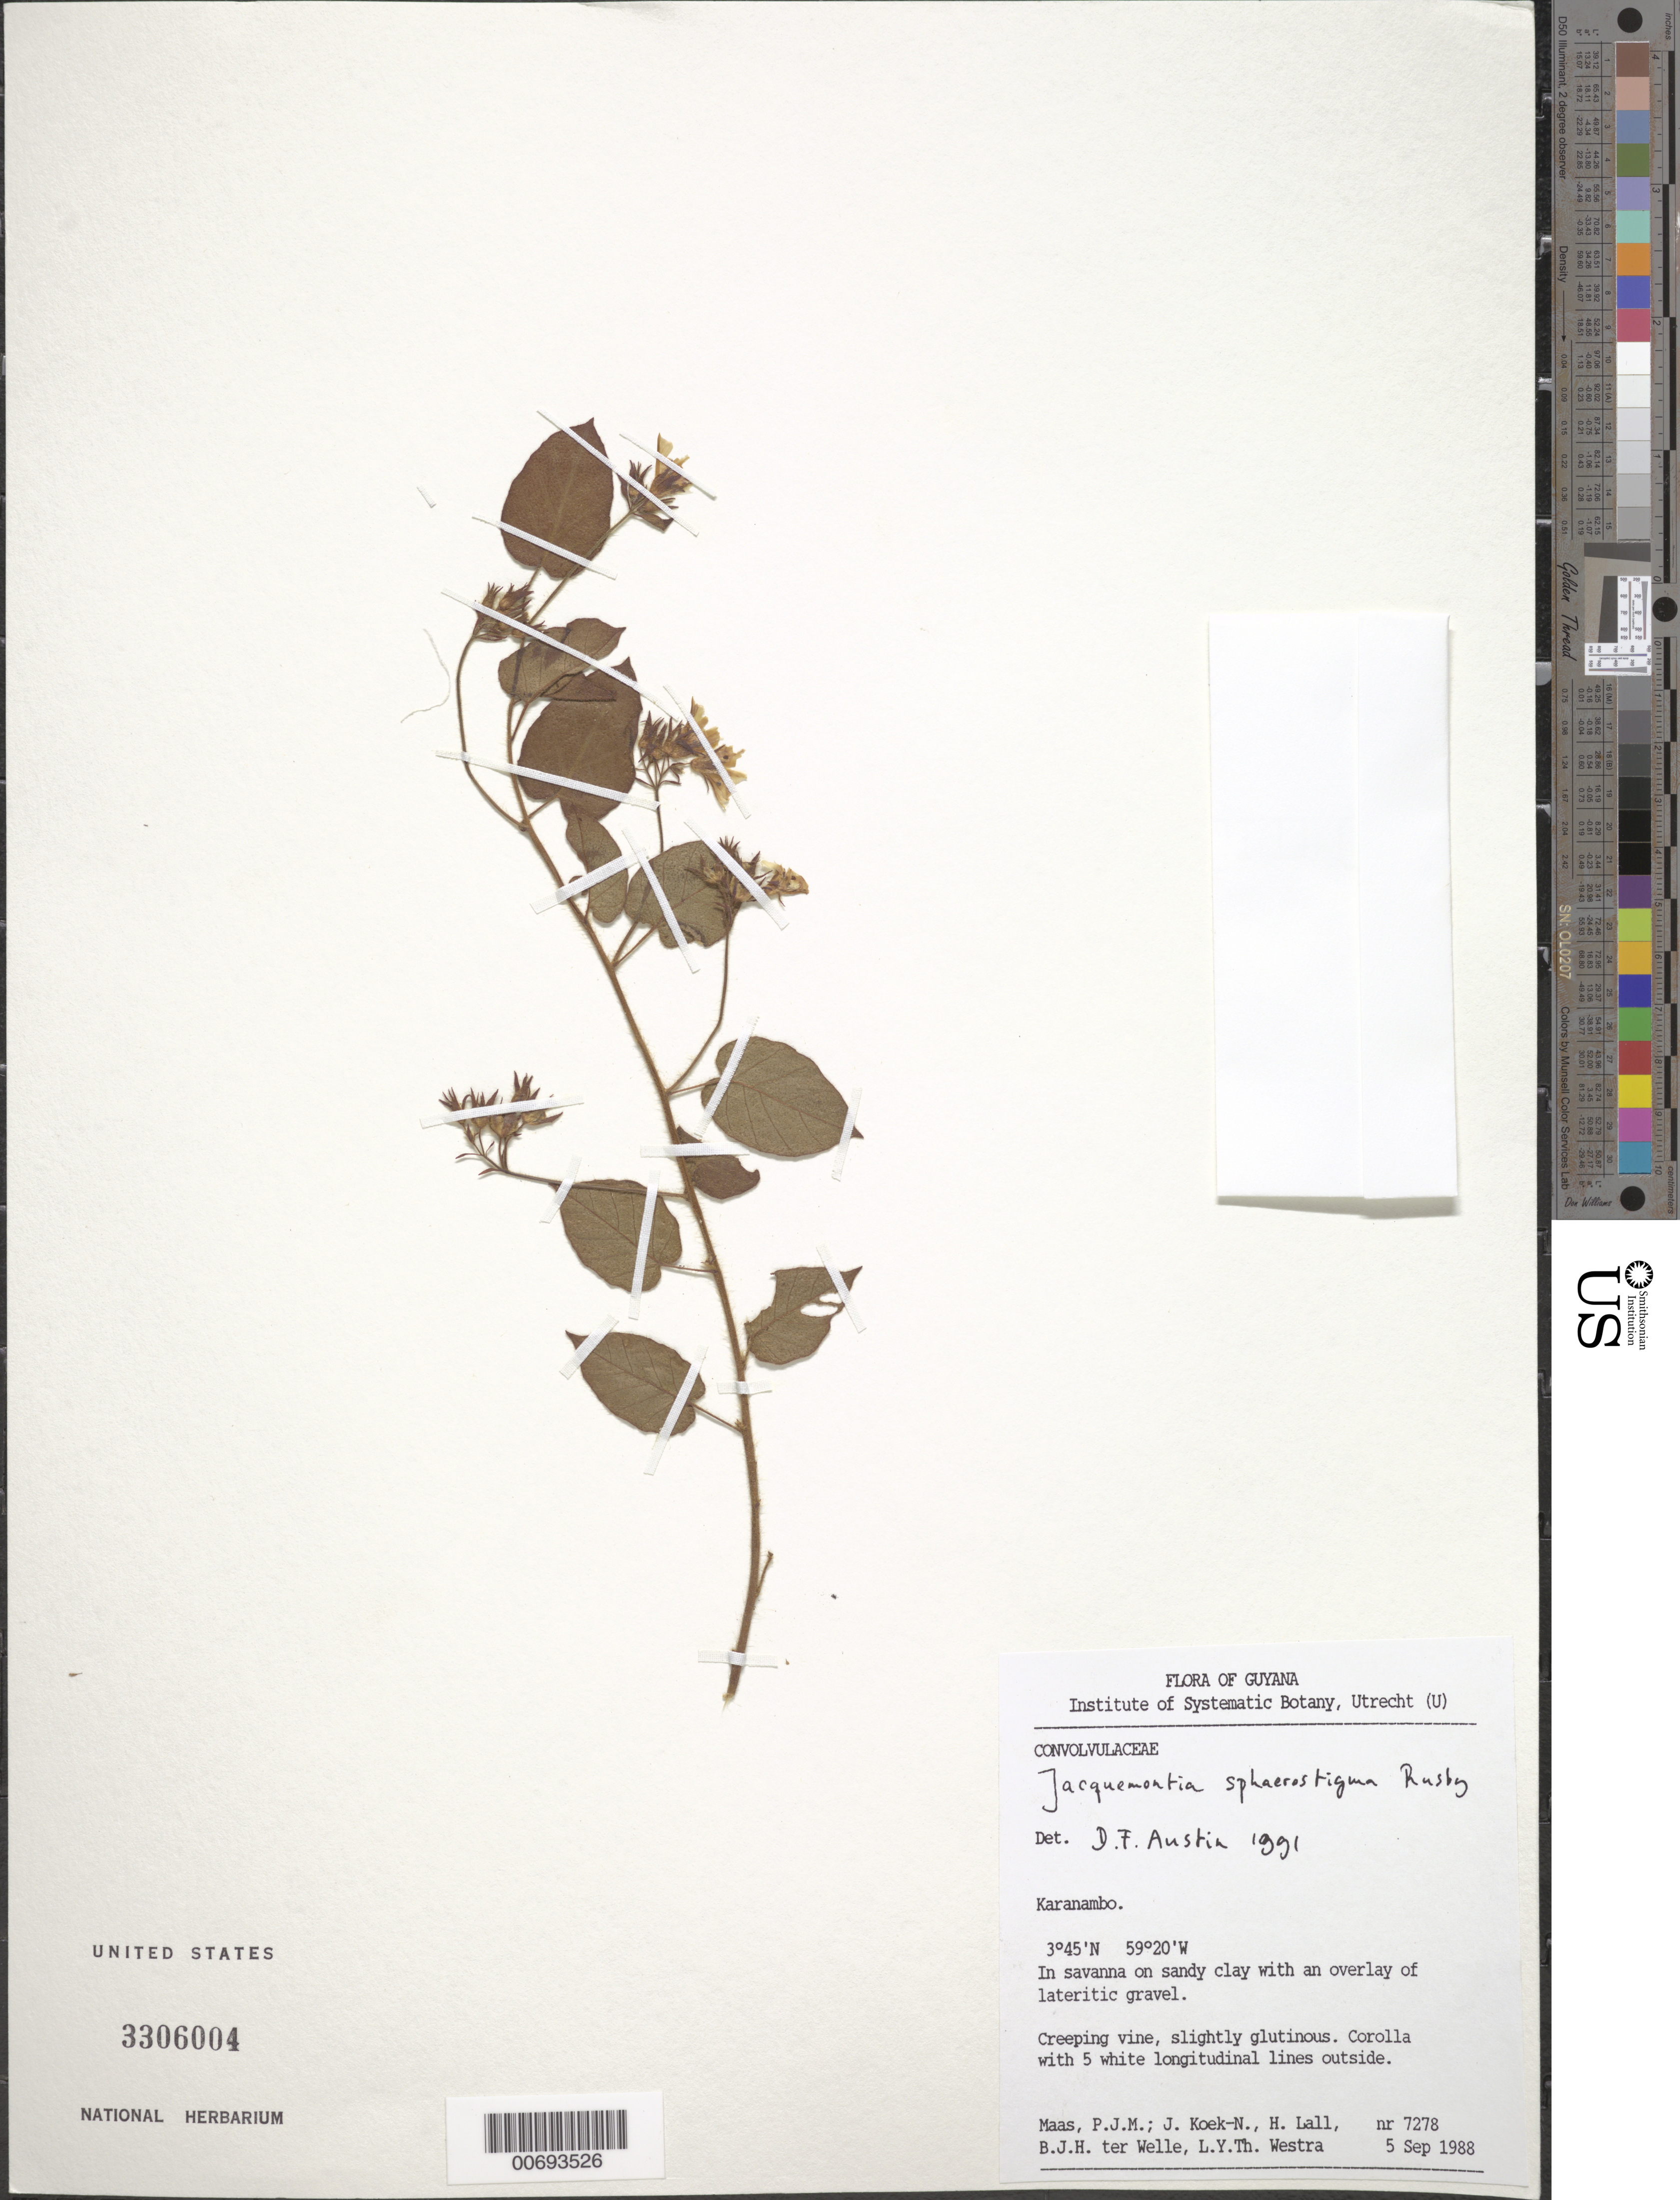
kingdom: Plantae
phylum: Tracheophyta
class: Magnoliopsida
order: Solanales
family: Convolvulaceae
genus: Jacquemontia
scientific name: Jacquemontia sphaerostigma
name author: (Cav.) Rusby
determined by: Austin, D. F.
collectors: P. Maas, J. Koek-Noorman, H. Lall, B. Welle & L. Y. T. Westra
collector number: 7278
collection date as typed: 5-Sep-88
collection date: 1988-09-05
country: Guyana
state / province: U. Takutu-U. Essequibo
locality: Karanambo, Rupununi River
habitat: Savanna on sandy clay with an overlay of lateritic gravel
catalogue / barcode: US 3306004